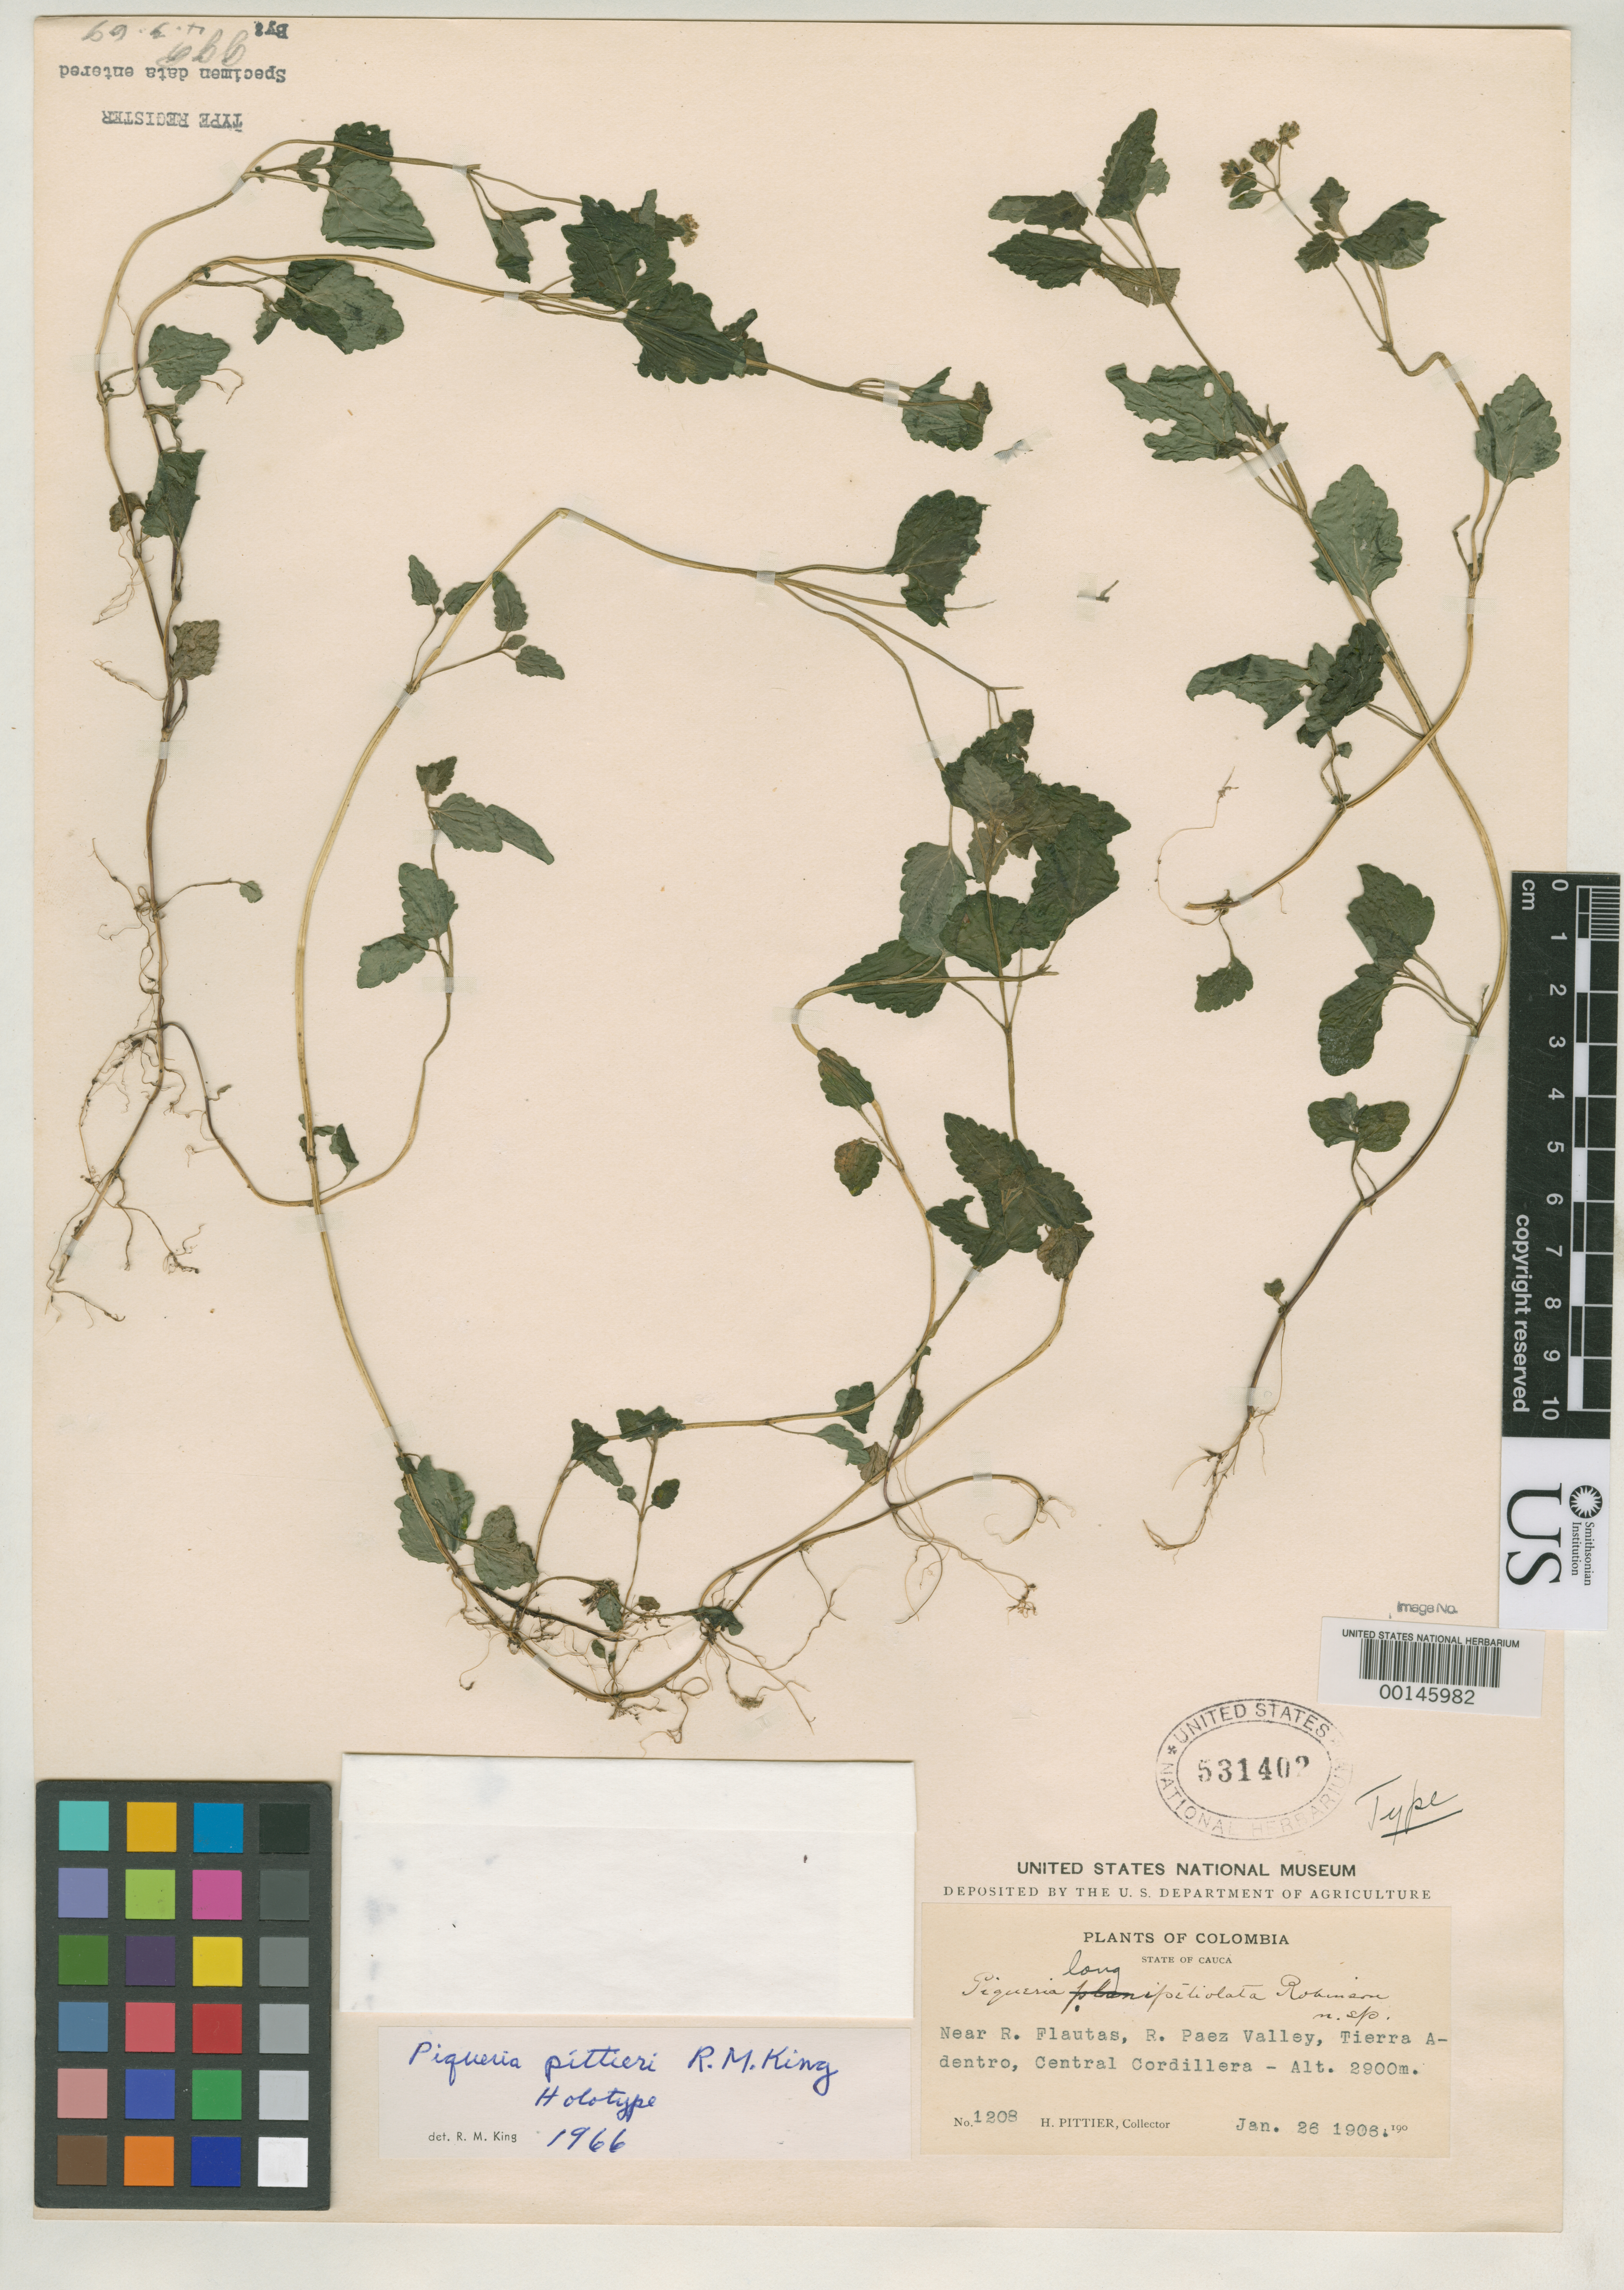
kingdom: Plantae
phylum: Tracheophyta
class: Magnoliopsida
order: Asterales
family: Asteraceae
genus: Piqueria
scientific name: Piqueria longipetiolata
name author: B.L. Rob.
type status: Holotype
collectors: H. F. Pittier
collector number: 1208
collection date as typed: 26 Jan 1906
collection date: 1906-01-26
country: Colombia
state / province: Cauca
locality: Near Rio Flantas, Rio Paez Valley, Tierra Adentro.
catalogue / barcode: US 531402